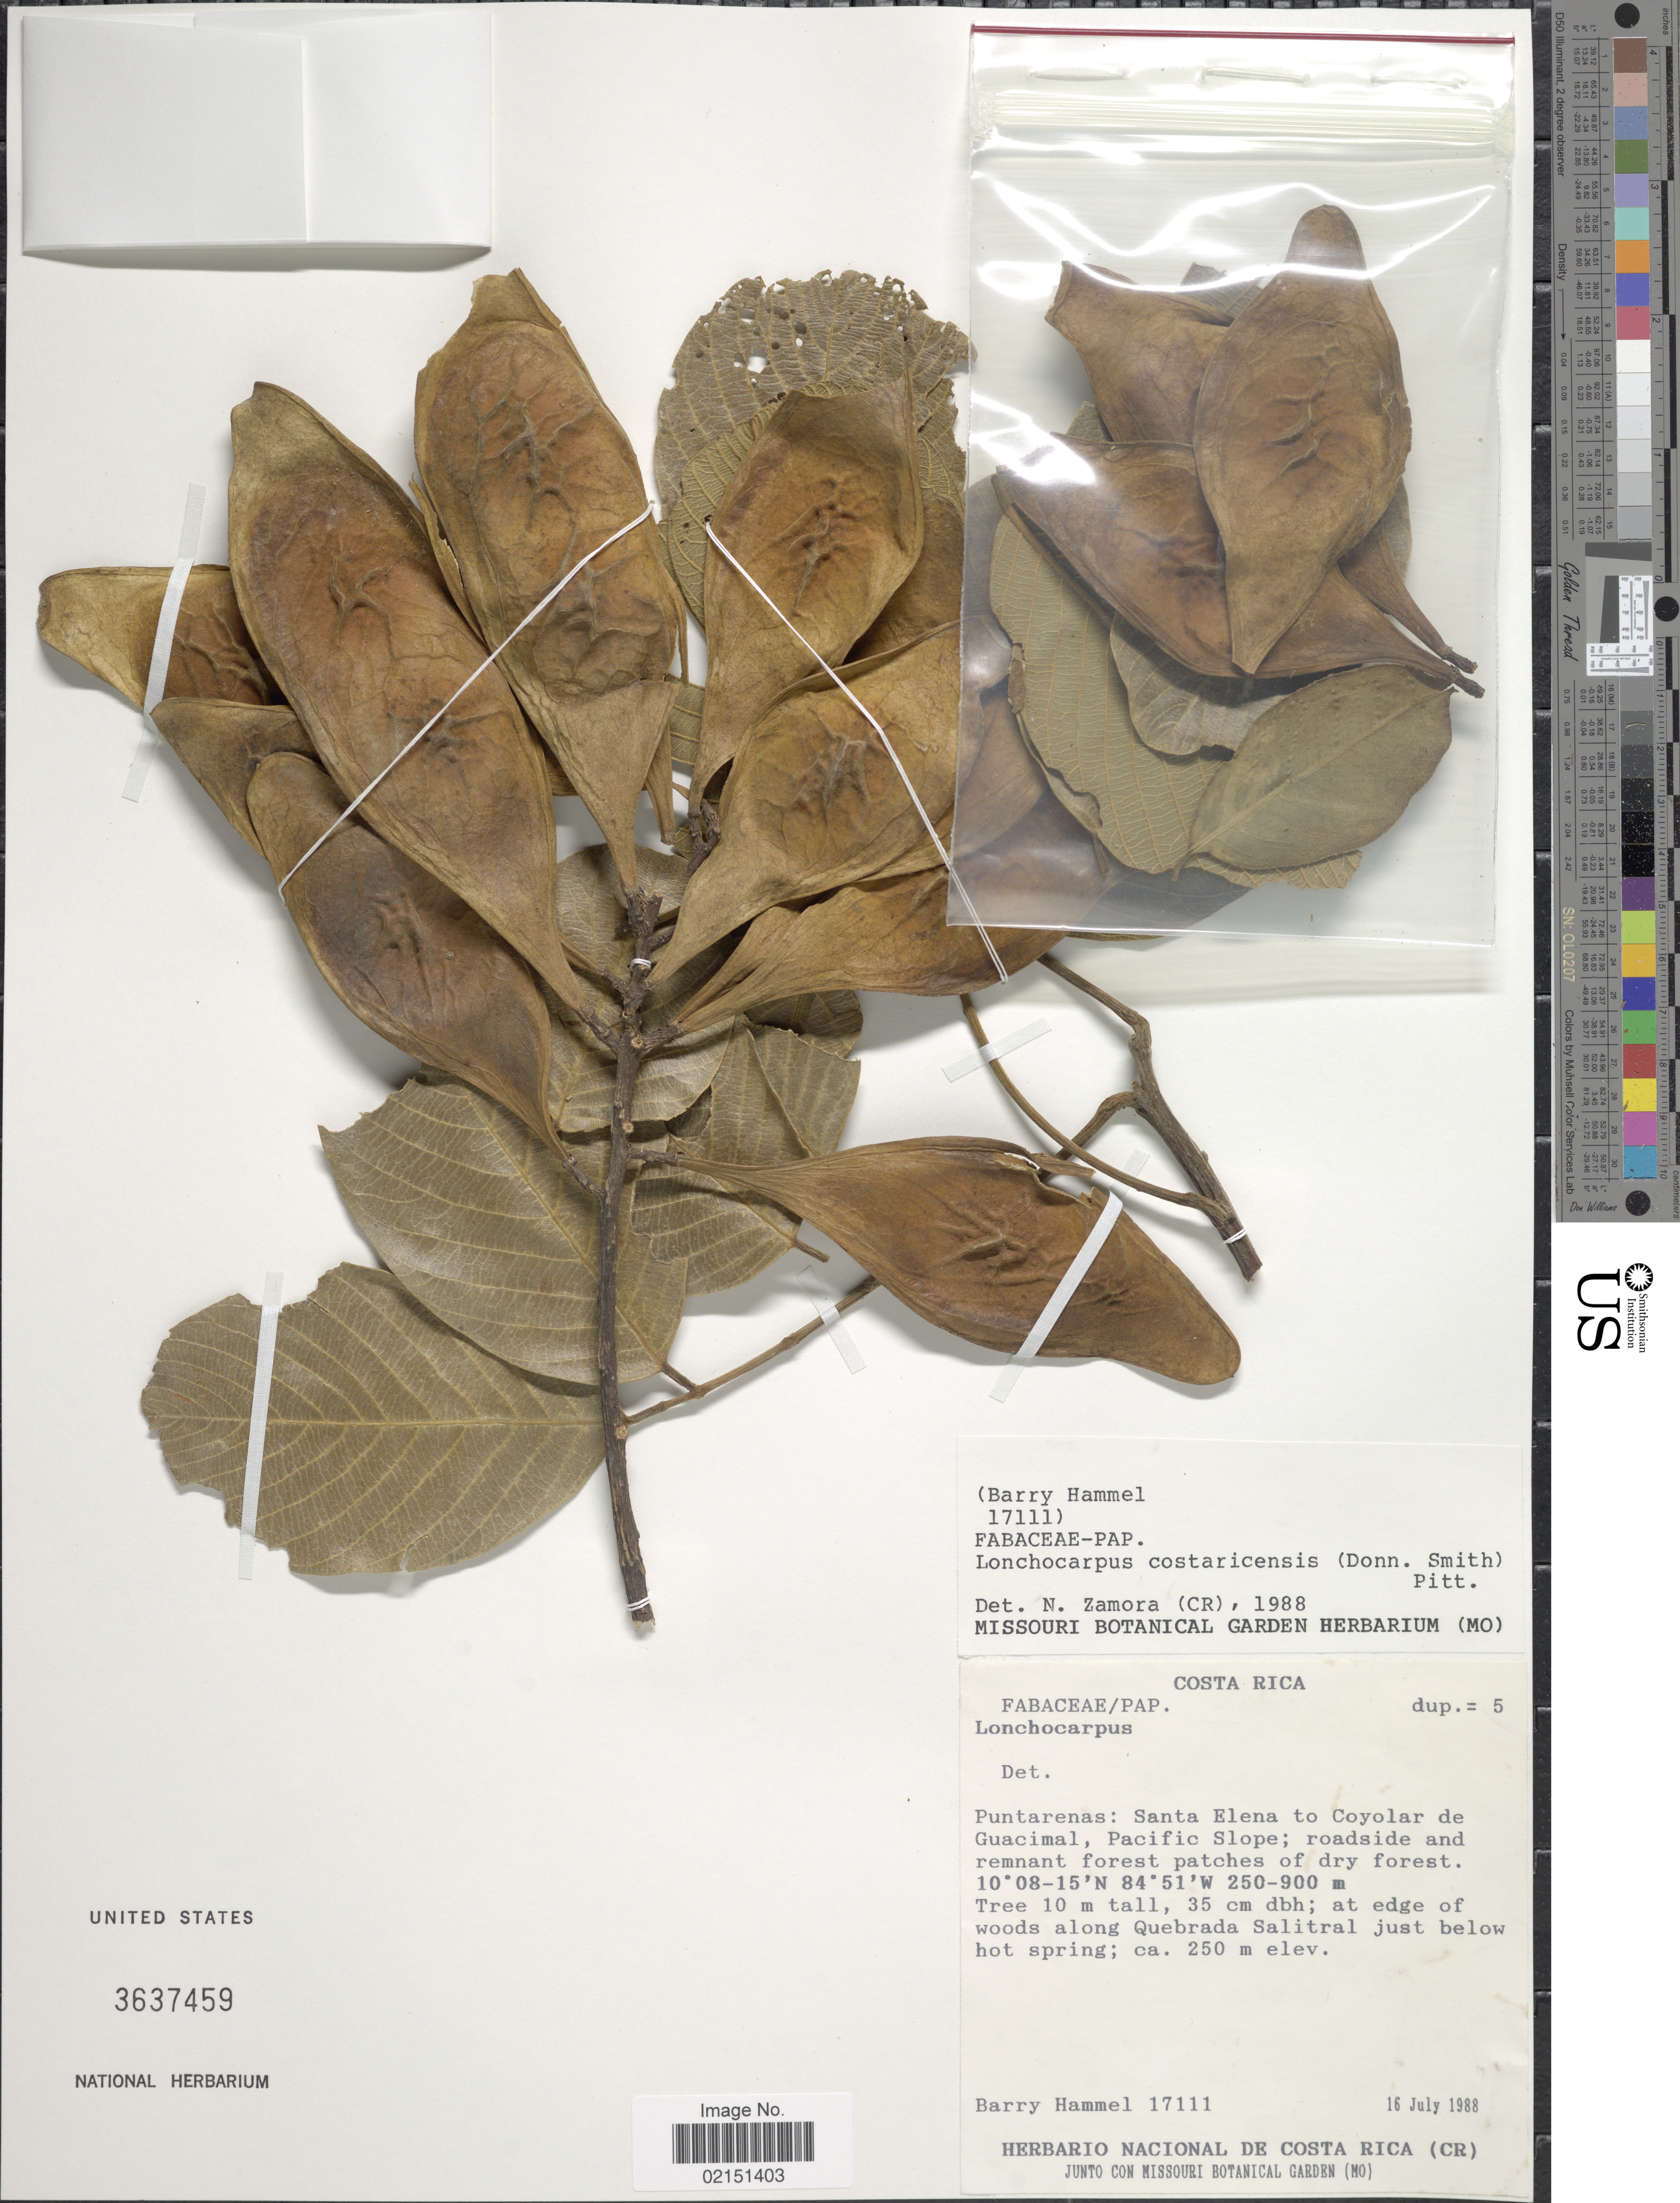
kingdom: Plantae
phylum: Tracheophyta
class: Magnoliopsida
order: Fabales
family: Fabaceae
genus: Lonchocarpus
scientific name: Lonchocarpus costaricensis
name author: Pittier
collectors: B. Hammel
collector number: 17111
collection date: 1988-07-16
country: Costa Rica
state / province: Puntarenas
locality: Puntarenas: Santa Elena to Coyolar de Guacimal, Pacific Slope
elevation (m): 250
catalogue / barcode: US 3637459